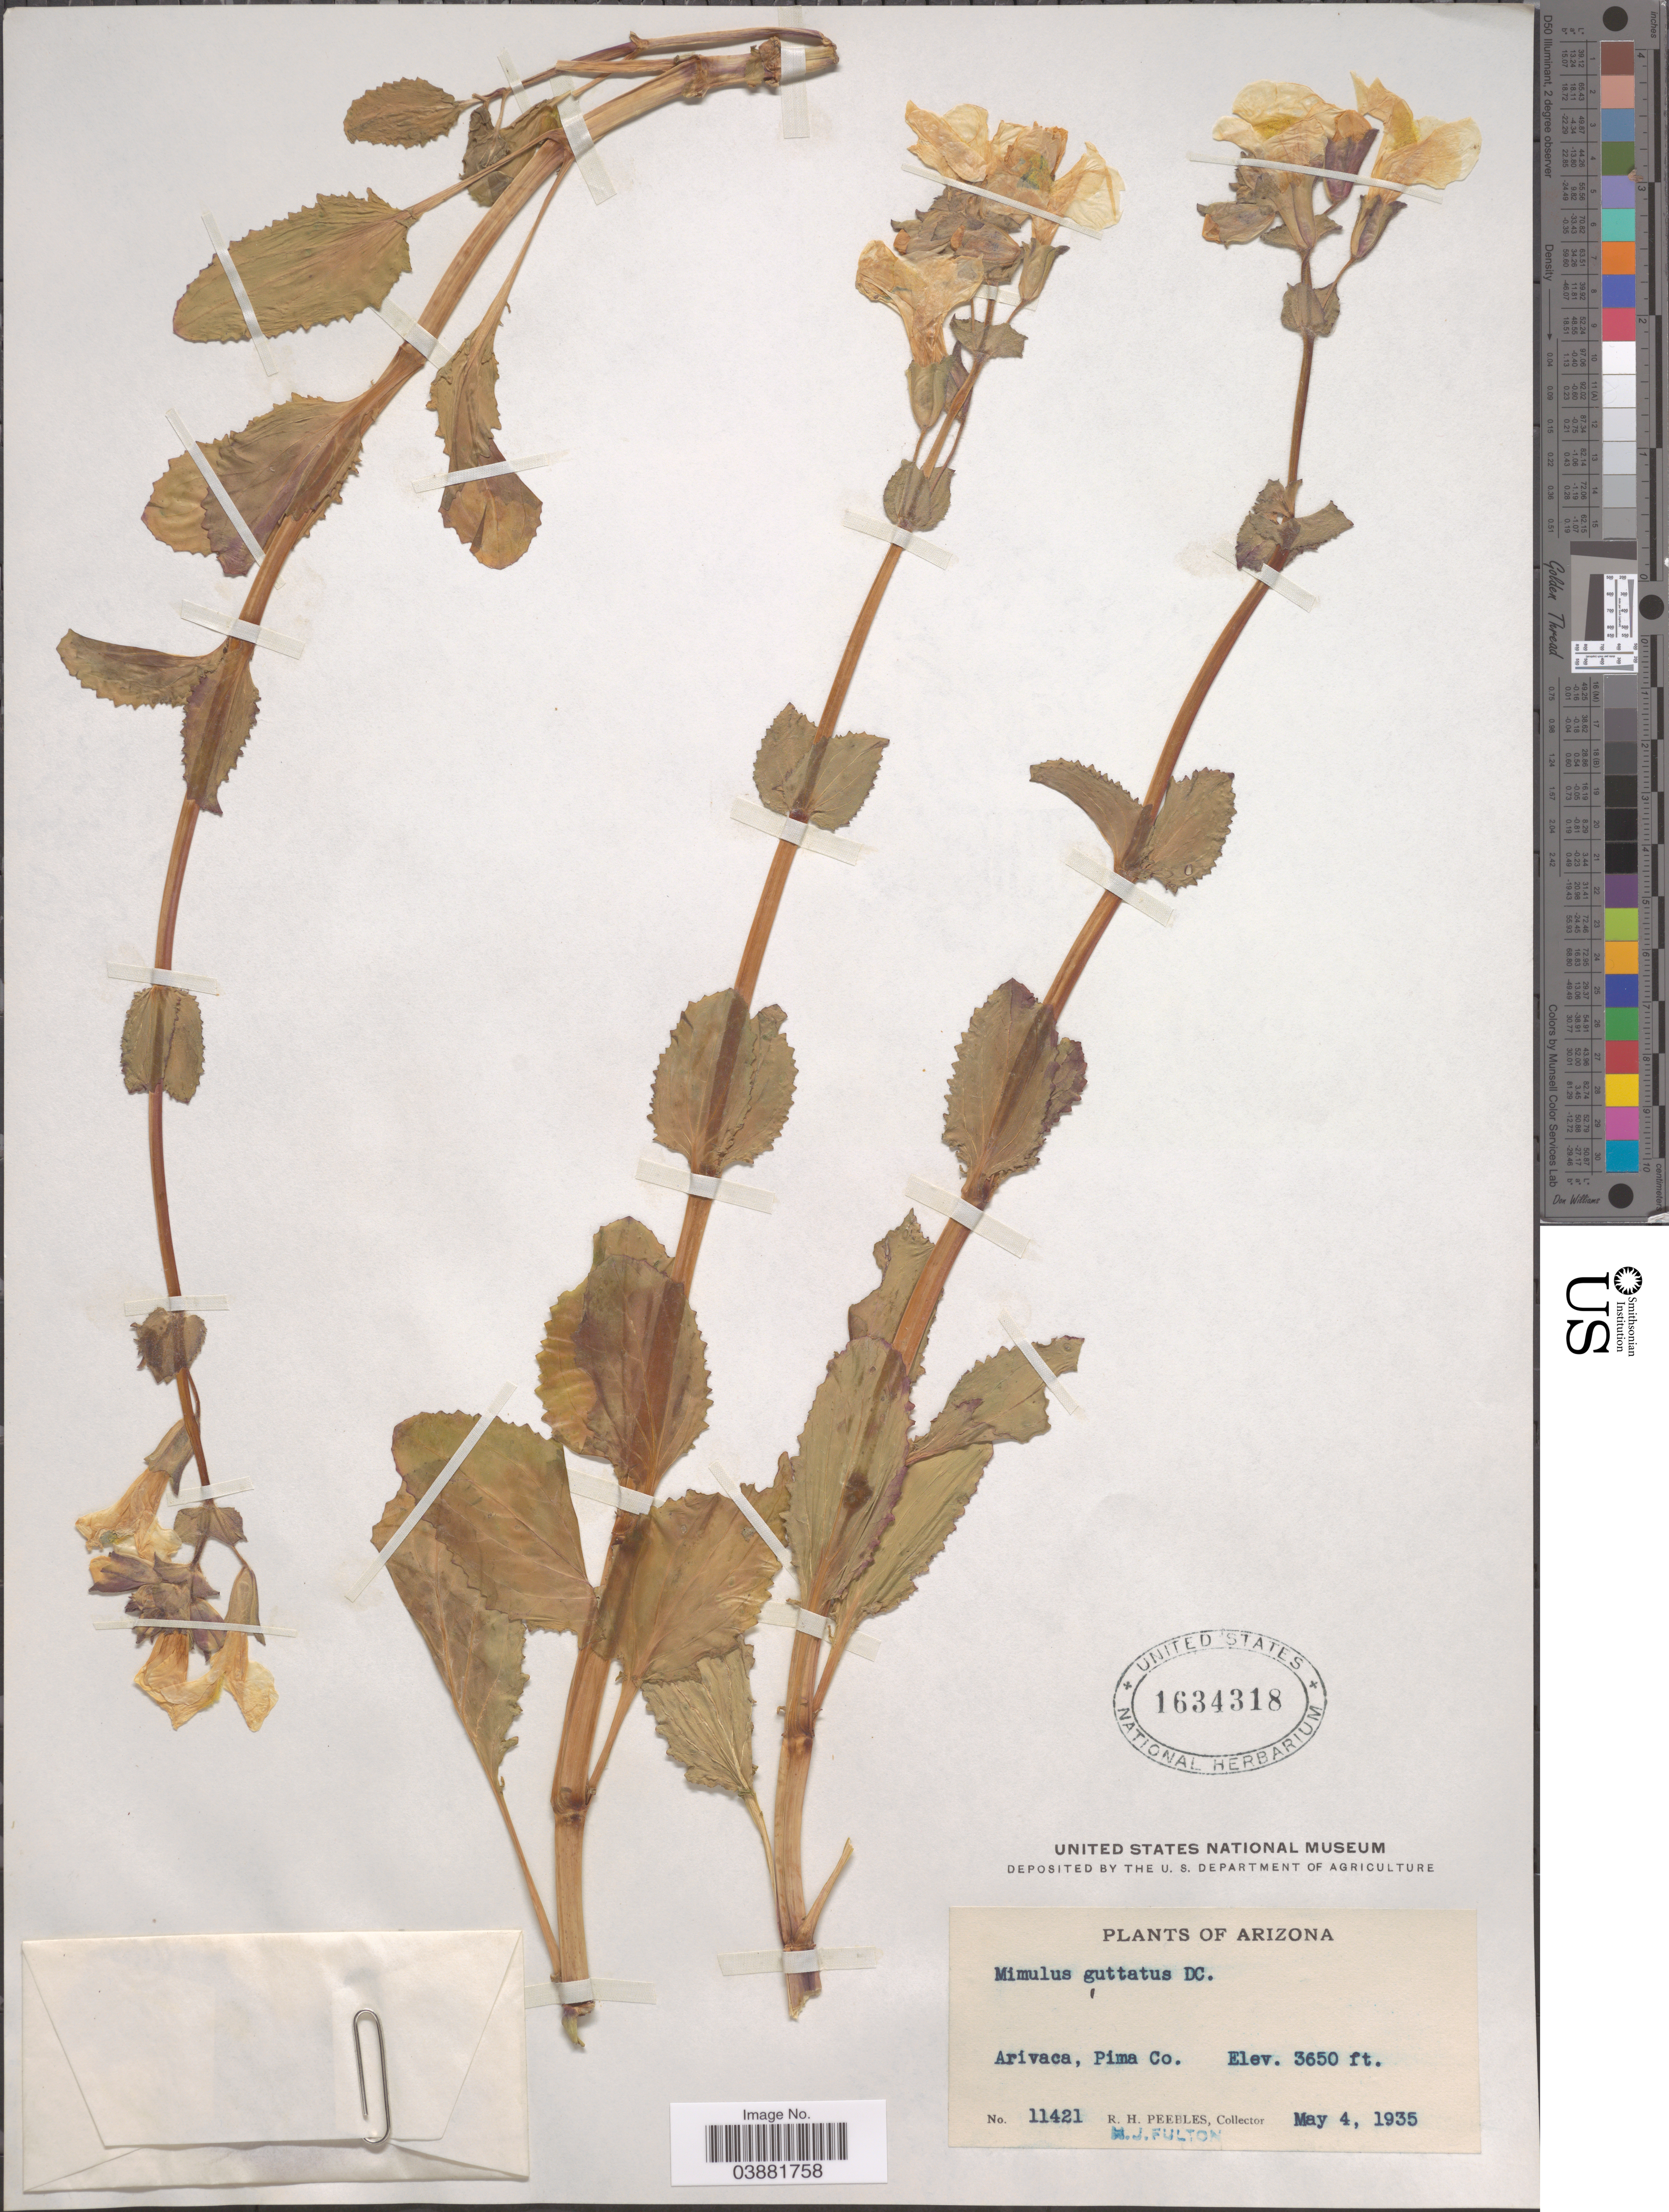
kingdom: Plantae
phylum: Tracheophyta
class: Magnoliopsida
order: Lamiales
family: Phrymaceae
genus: Mimulus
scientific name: Mimulus guttatus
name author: DC.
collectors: R. H. Peebles & H. Fulton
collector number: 11421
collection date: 1935-05-04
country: United States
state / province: Arizona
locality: Arivaca, Pima Co.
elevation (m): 1113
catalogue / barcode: US 1634318